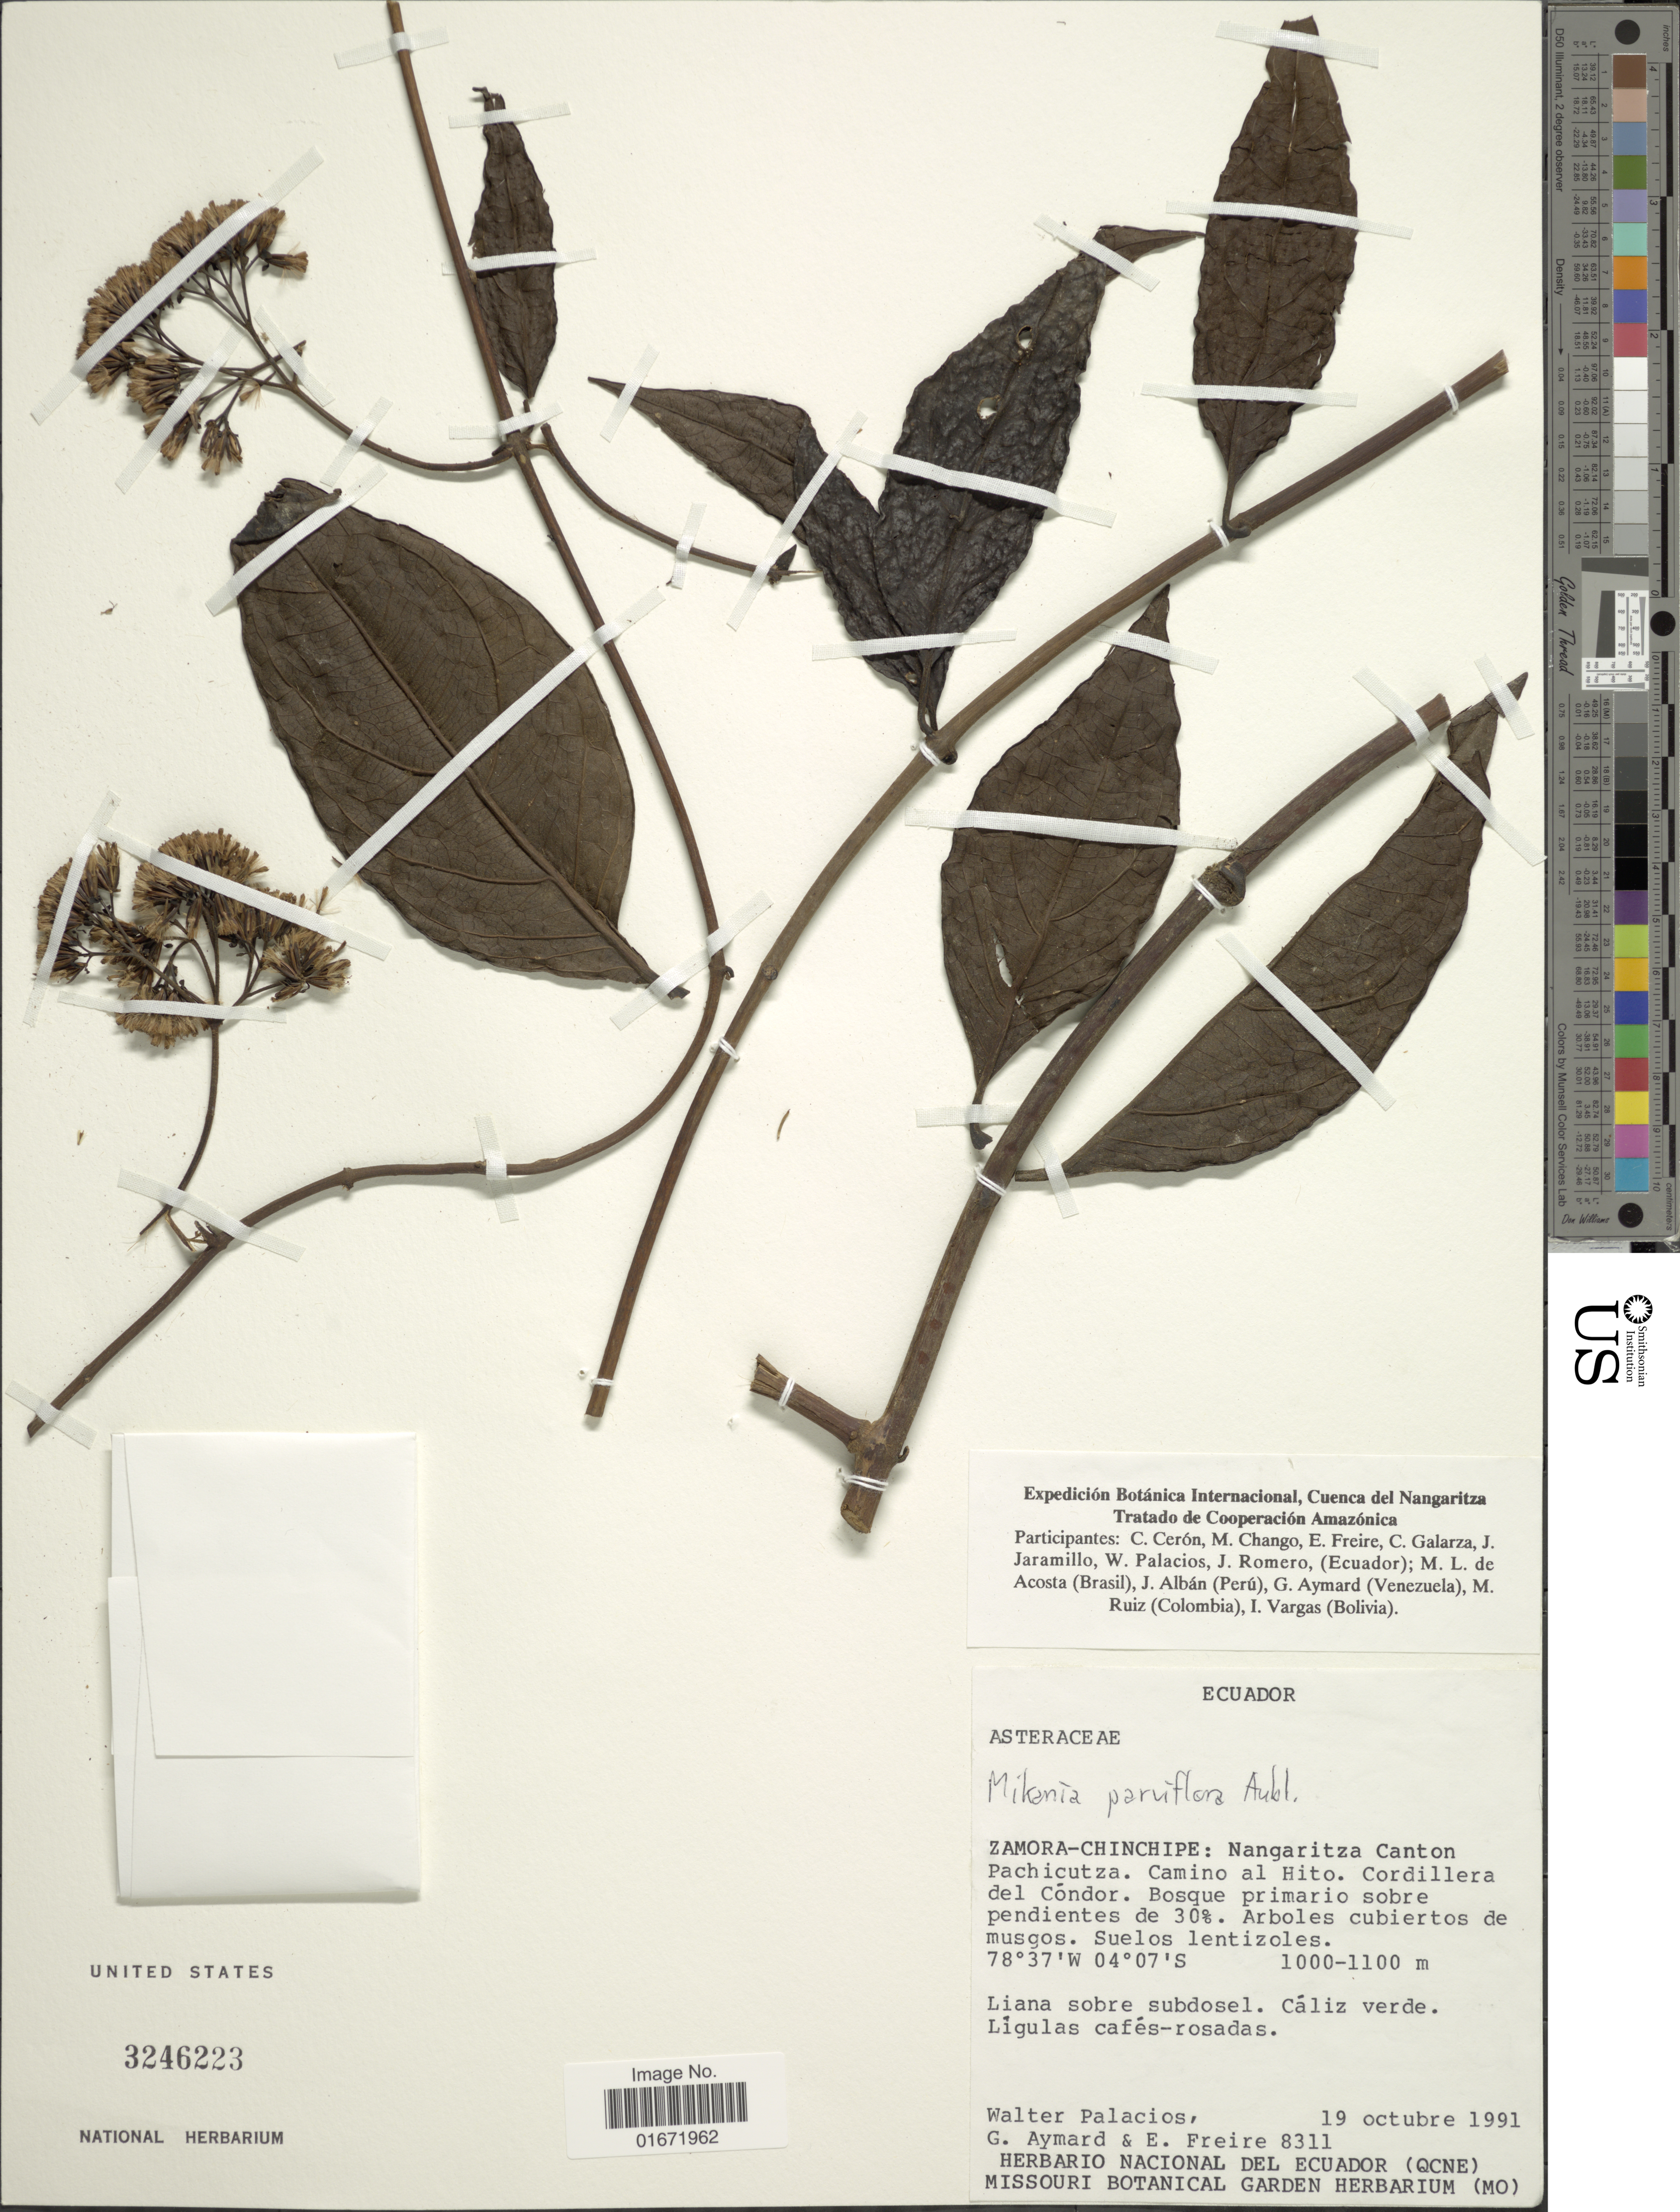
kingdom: Plantae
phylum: Tracheophyta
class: Magnoliopsida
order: Asterales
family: Asteraceae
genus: Mikania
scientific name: Mikania parviflora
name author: (Aubl.) Karst.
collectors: W. Palacios, G. A. Aymard & E. Freire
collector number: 8311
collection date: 1991-10-19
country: Ecuador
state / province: Zamora-Chinchipe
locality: Zamora-Chinchipe: Nangaritza Canton. Pachicutza. Camino al Hito. Cordillera del Cóndor. Bosque primario sobre pendientes de 30%. Arboles cubiertos de musgos. Suelos lentizoles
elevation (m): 1000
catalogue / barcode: US 3246223